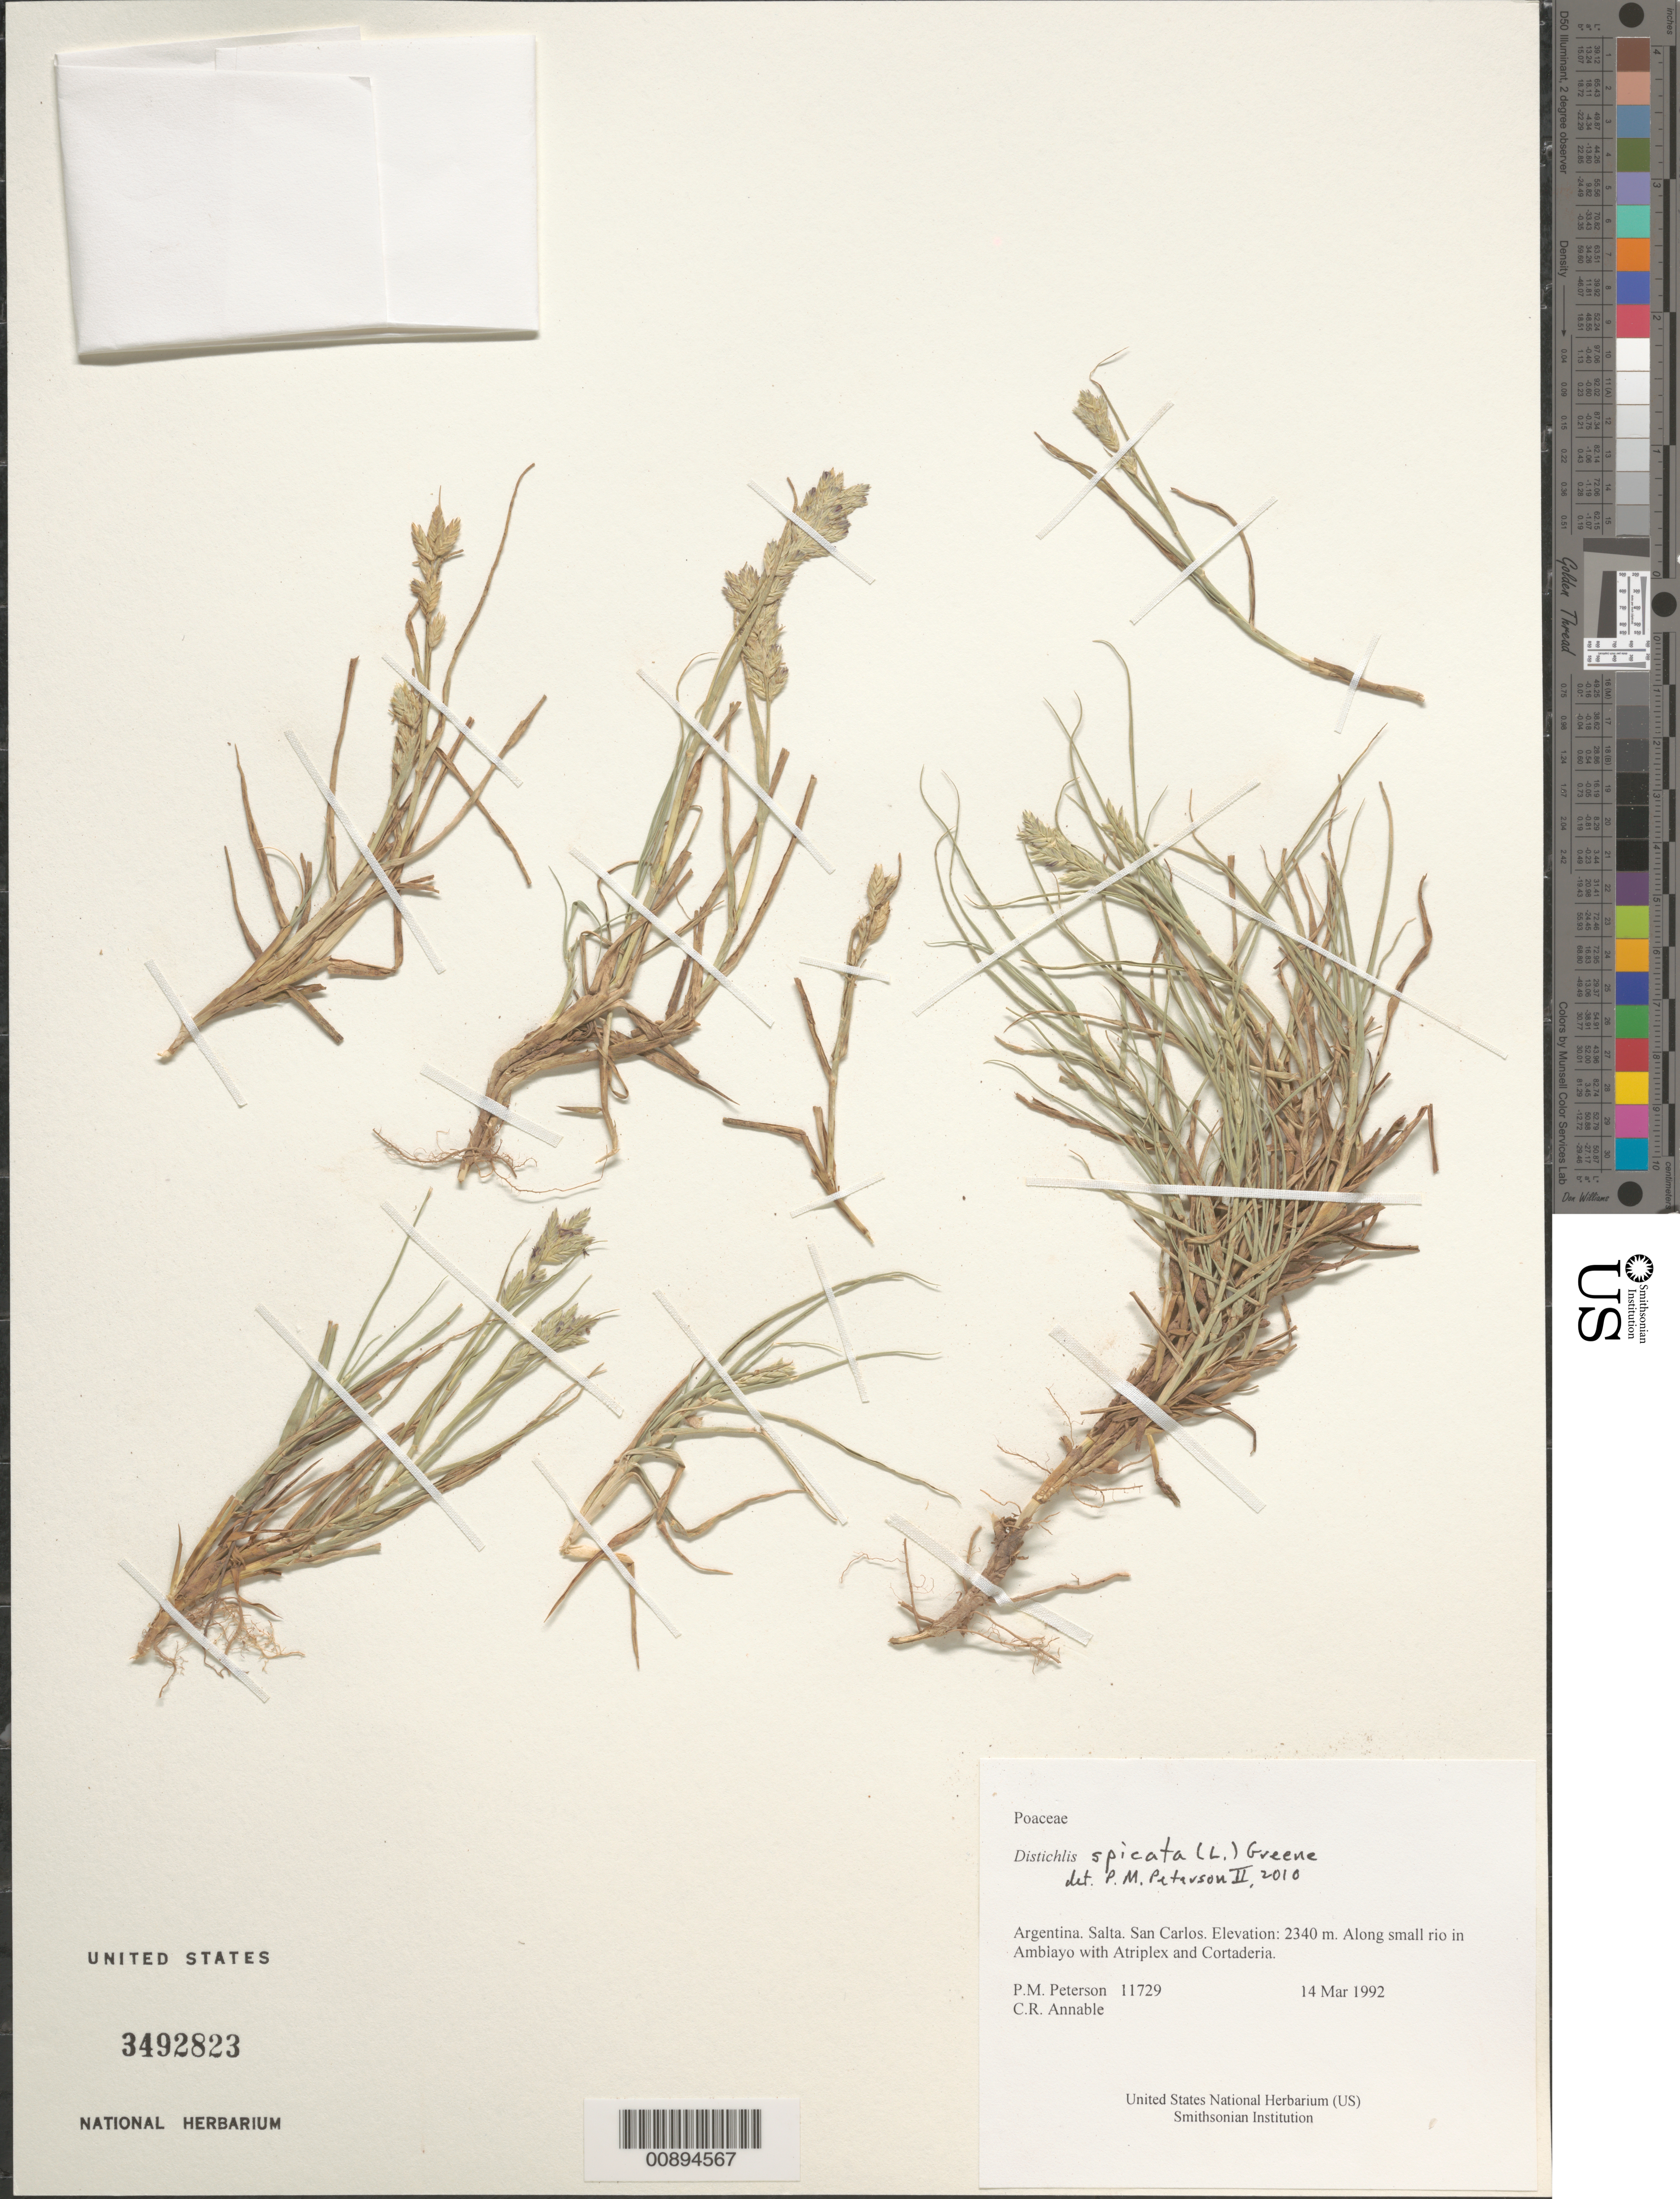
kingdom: Plantae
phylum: Tracheophyta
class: Liliopsida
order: Poales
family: Poaceae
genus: Distichlis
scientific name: Distichlis spicata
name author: (L.) Greene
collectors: P. M. Peterson & C. R. Annable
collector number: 11729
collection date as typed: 14 Mar 1992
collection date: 1992-03-14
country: Argentina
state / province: Salta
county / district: San Carlos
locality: Amblayo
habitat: Along small rio in Amblayo with Atriplex and Cortaderia.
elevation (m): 2340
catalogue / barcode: US 3492823